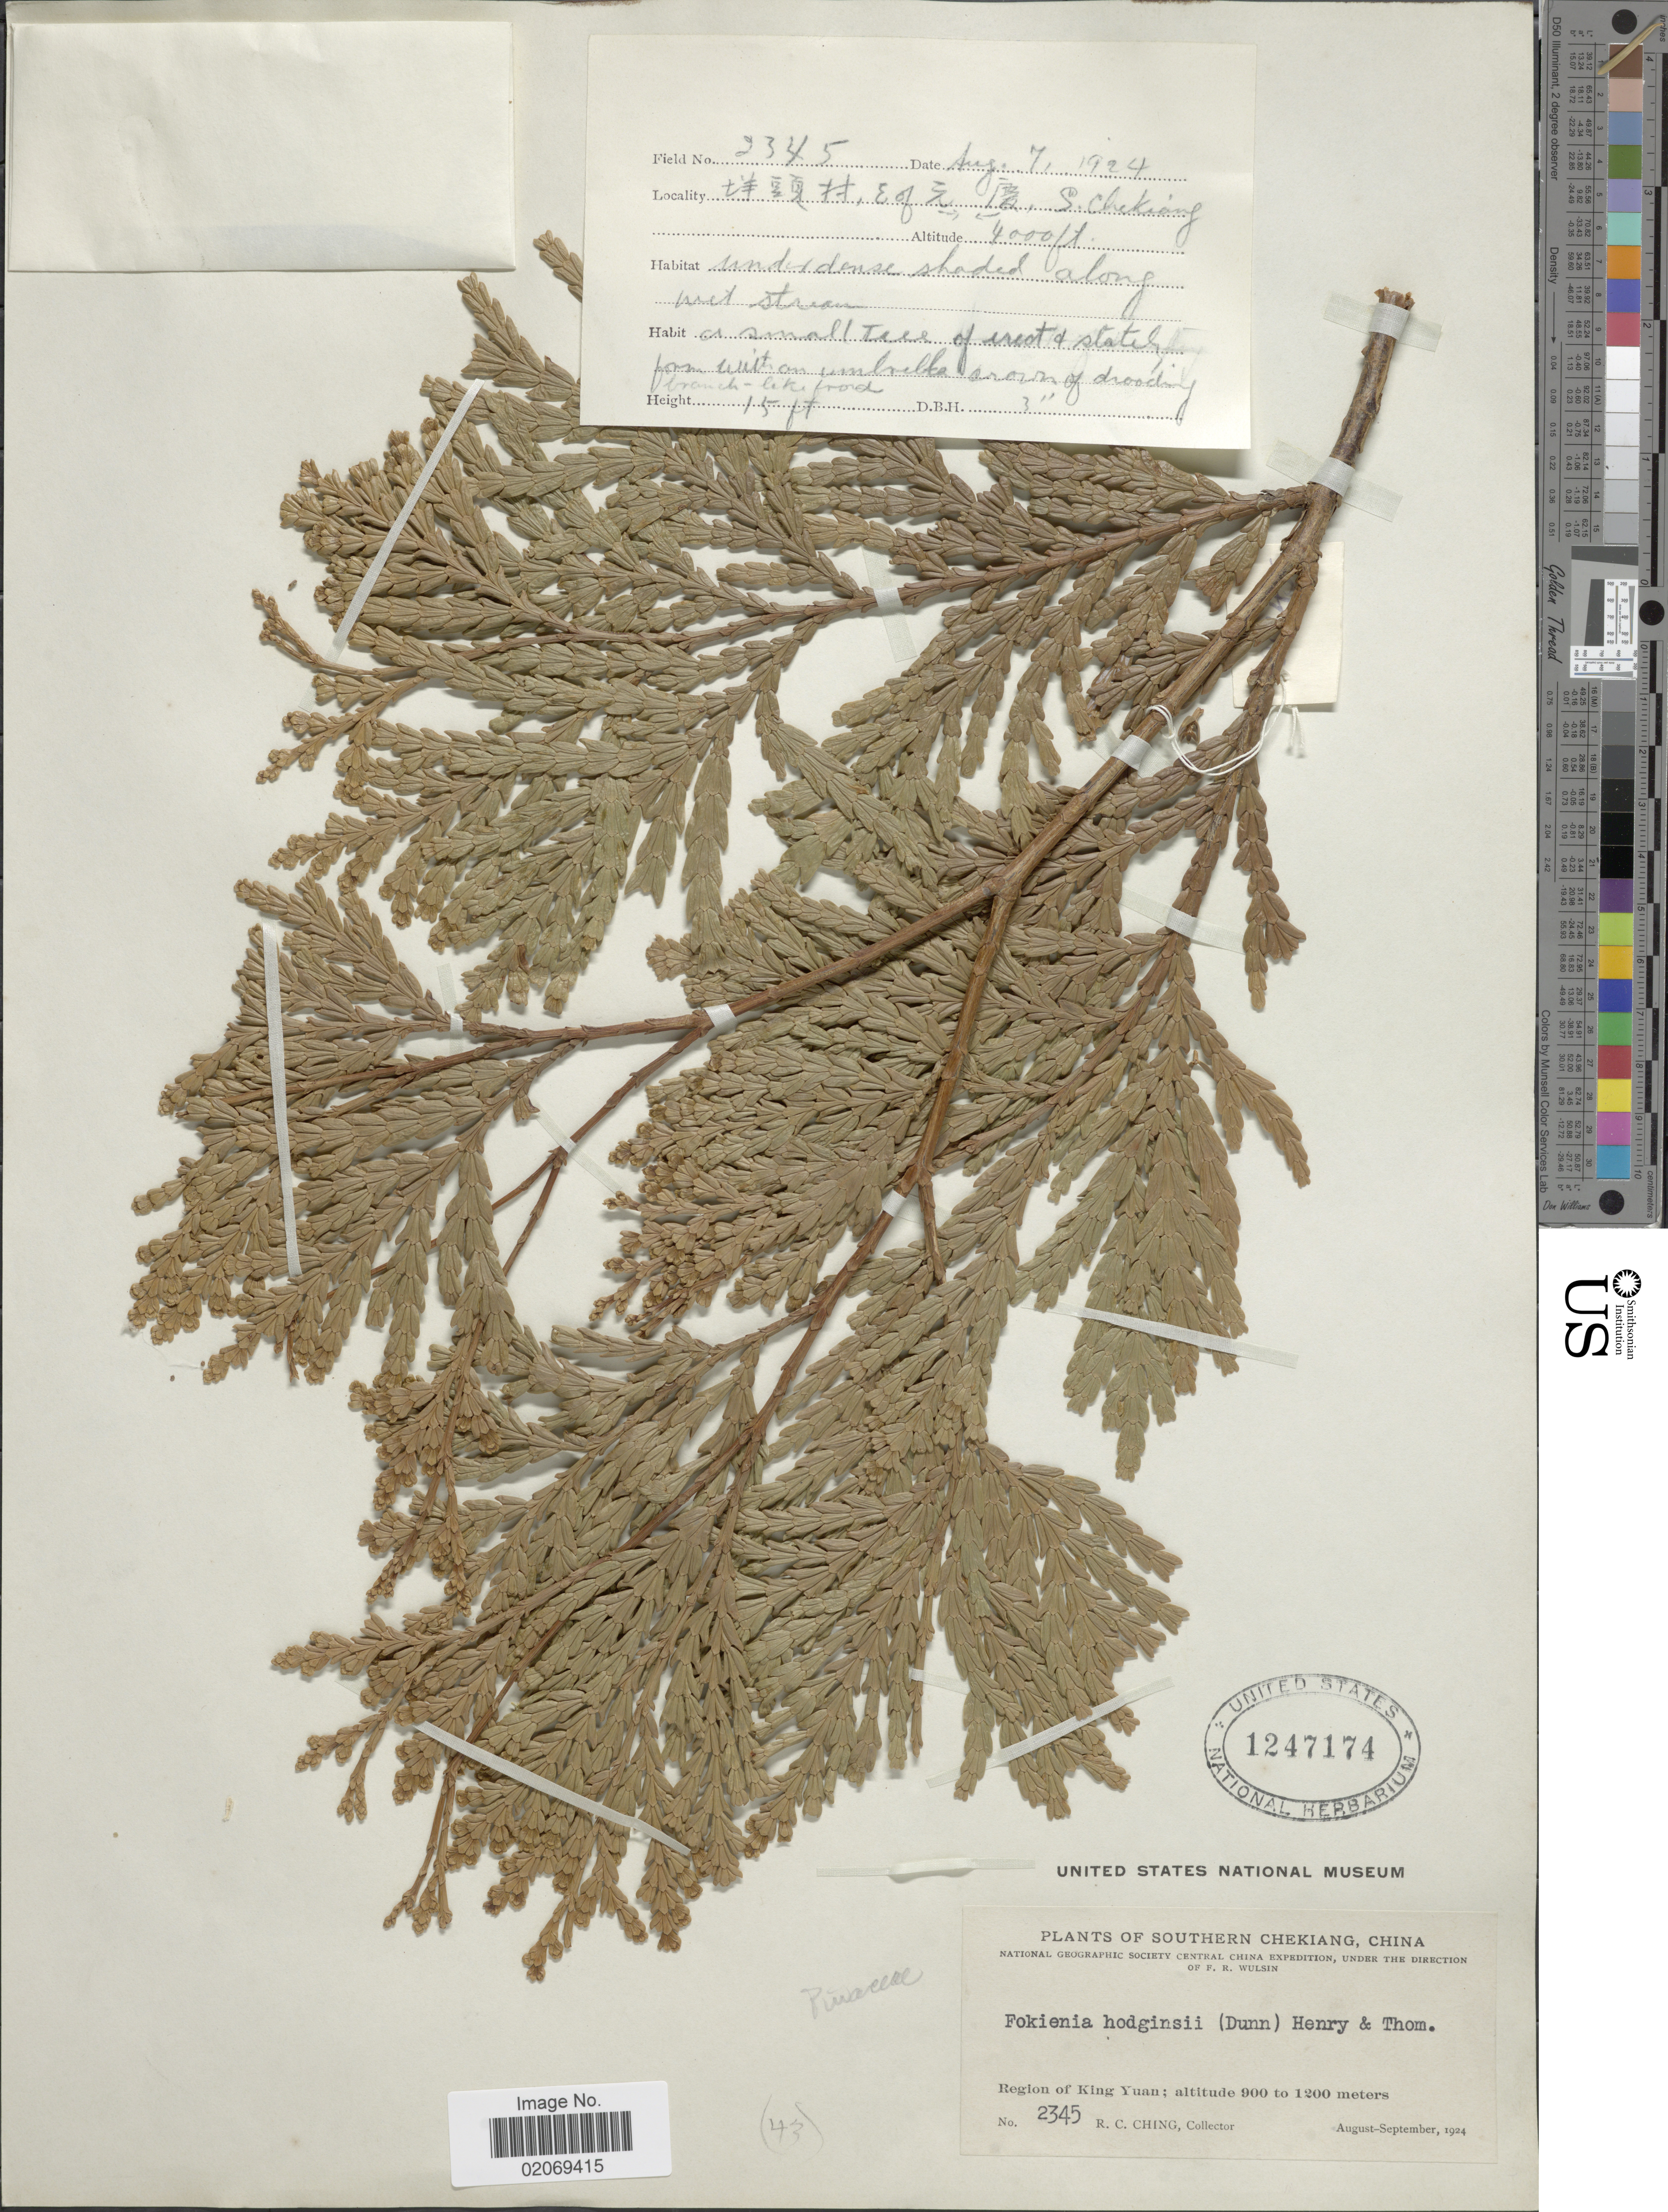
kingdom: Plantae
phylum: Tracheophyta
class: Pinopsida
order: Pinales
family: Cupressaceae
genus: Fokienia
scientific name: Fokienia hodginsii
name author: A. Henry & Thomas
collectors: R. C. Ching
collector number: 2345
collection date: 1924-08/1924-09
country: China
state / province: Zhejiang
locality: Southern Chekiang, Region of King Yuan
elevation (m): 900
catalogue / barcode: US 1247174